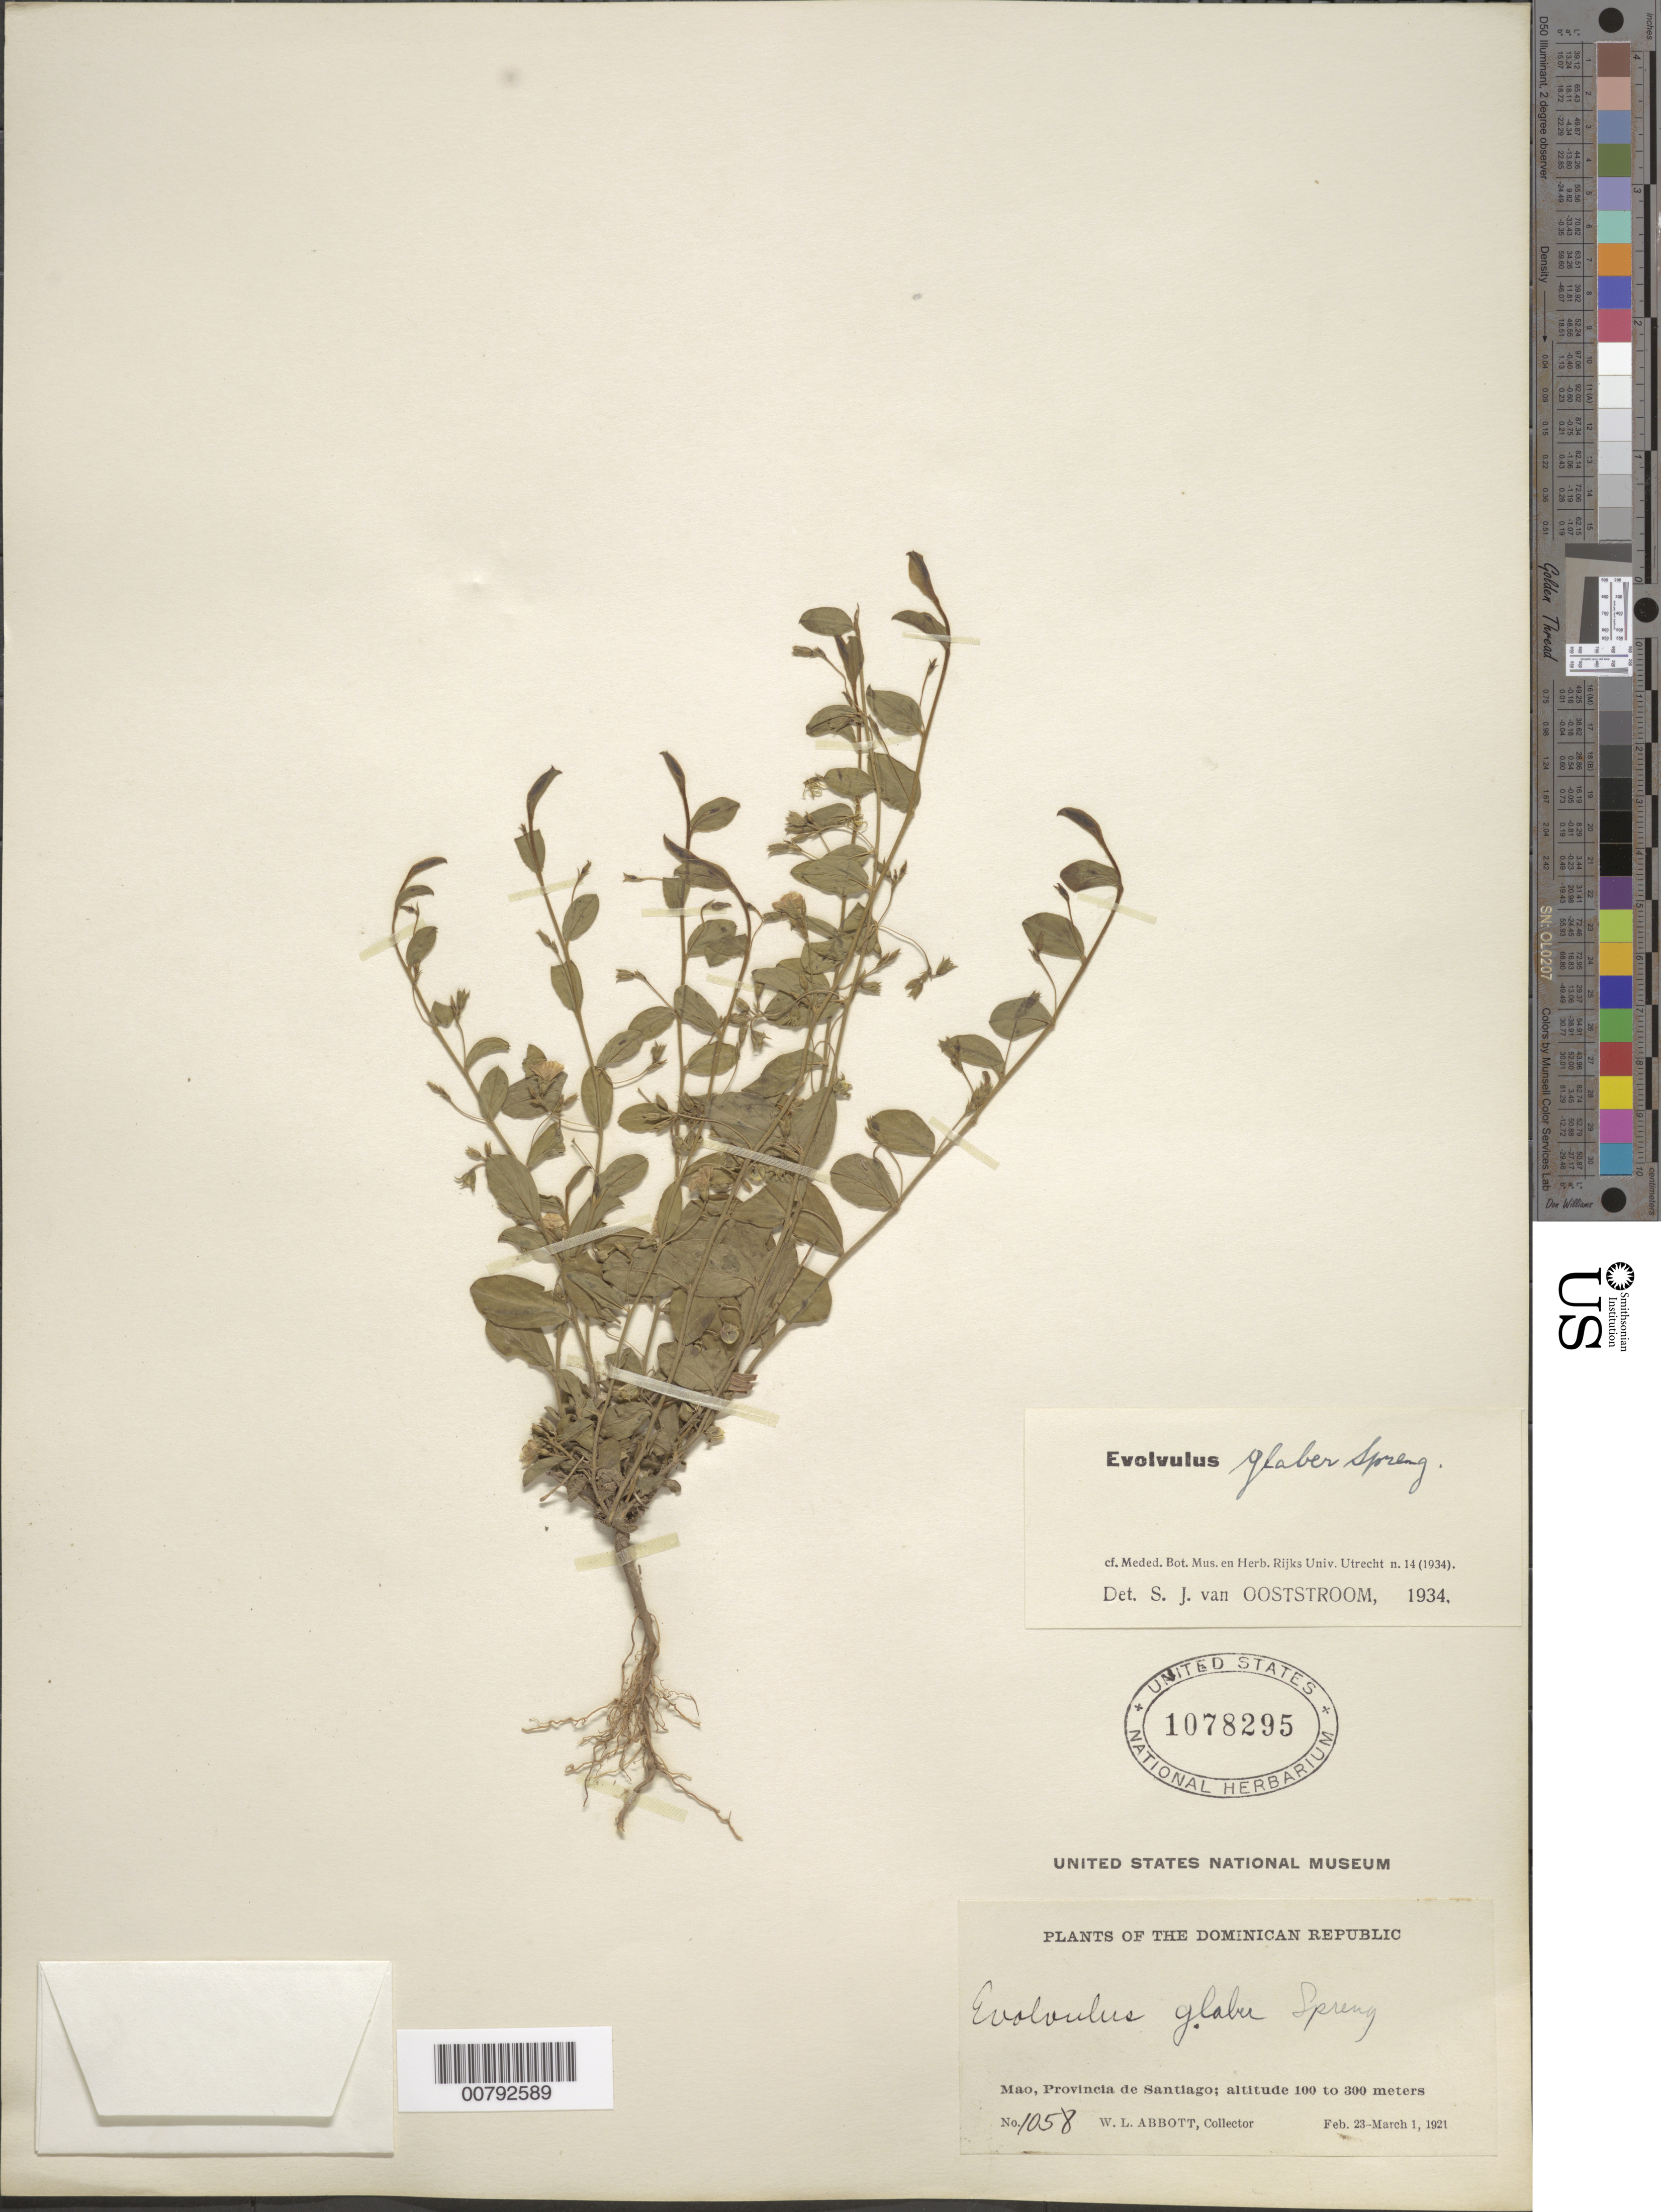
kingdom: Plantae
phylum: Tracheophyta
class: Magnoliopsida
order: Solanales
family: Convolvulaceae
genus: Evolvulus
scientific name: Evolvulus glaber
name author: Spreng.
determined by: Ooststroom, S. J. van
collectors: W. L. Abbott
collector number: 1058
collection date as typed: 23 Feb 1910 to 01 Mar 1921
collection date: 1910-02-23/1921-03-01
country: Dominican Republic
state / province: Santiago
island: Hispaniola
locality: Mao.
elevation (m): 100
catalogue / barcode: US 1078295